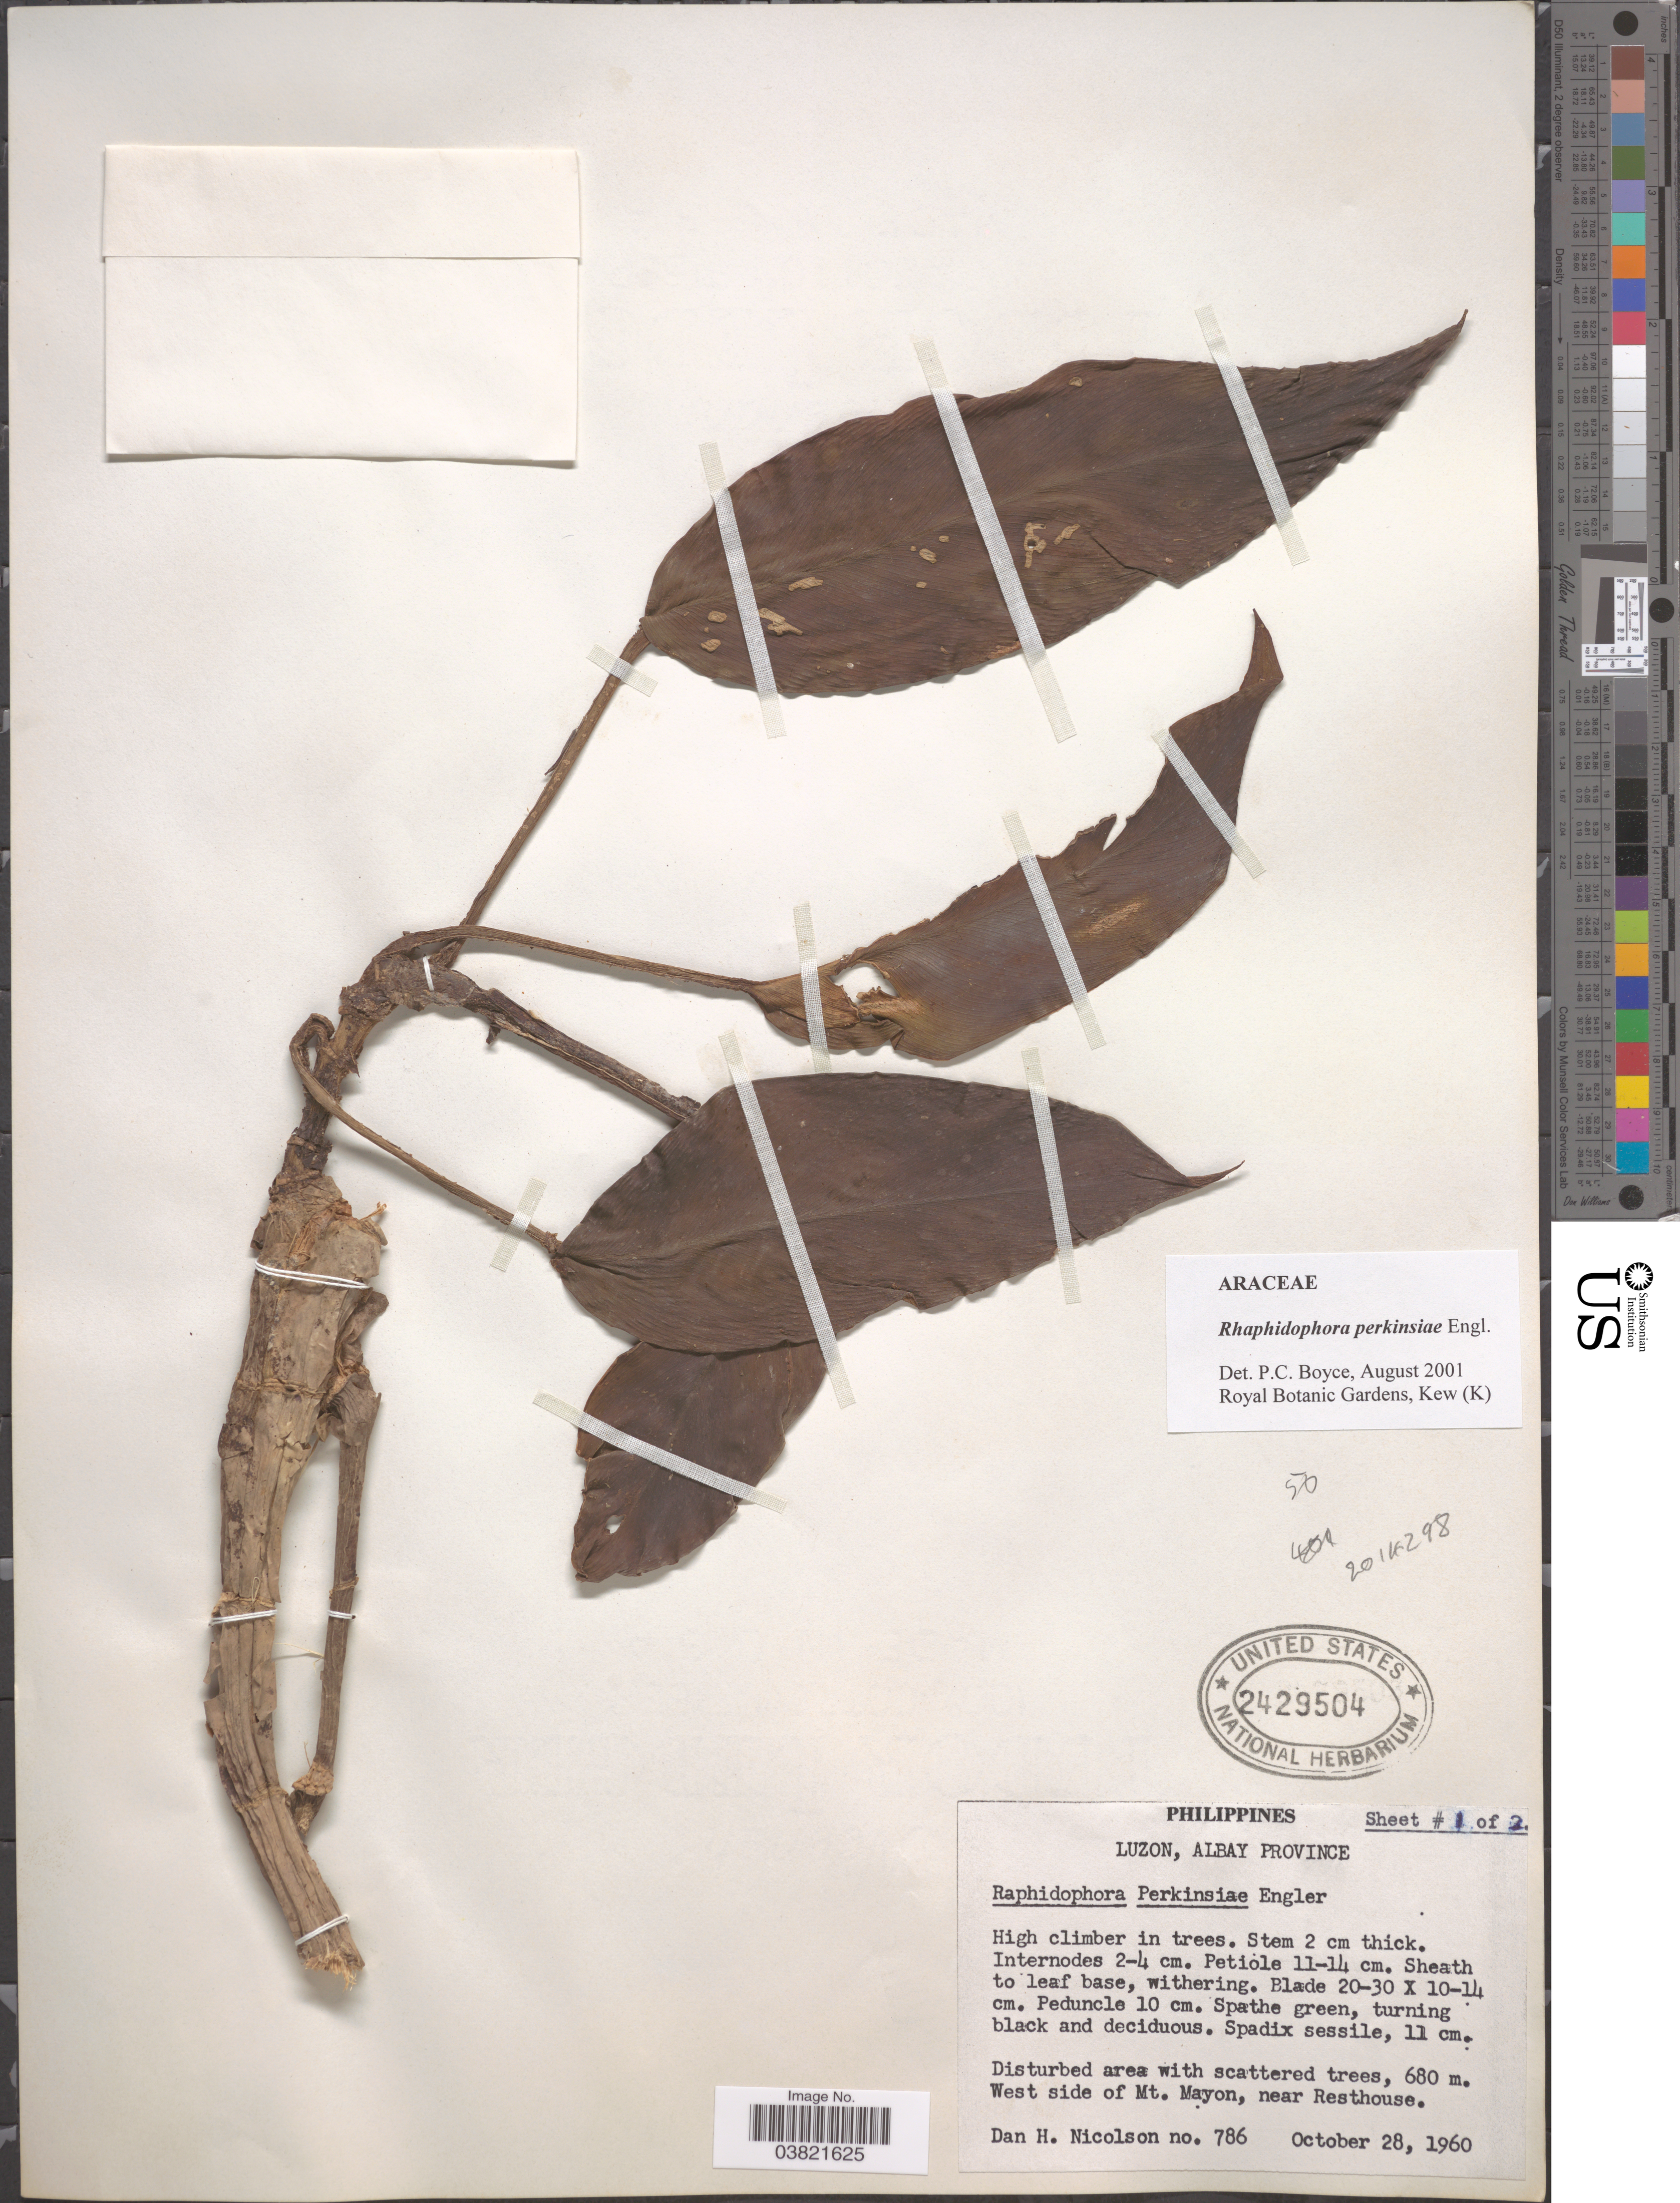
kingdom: Plantae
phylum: Tracheophyta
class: Liliopsida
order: Alismatales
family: Araceae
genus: Rhaphidophora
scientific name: Rhaphidophora perkinsiae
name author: Engl.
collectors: D. H. Nicolson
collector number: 786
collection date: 1960-10-28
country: Philippines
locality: Luzon, Albay Province. West side of Mt. Mayon, near Resthouse.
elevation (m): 680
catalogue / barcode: US 2429504